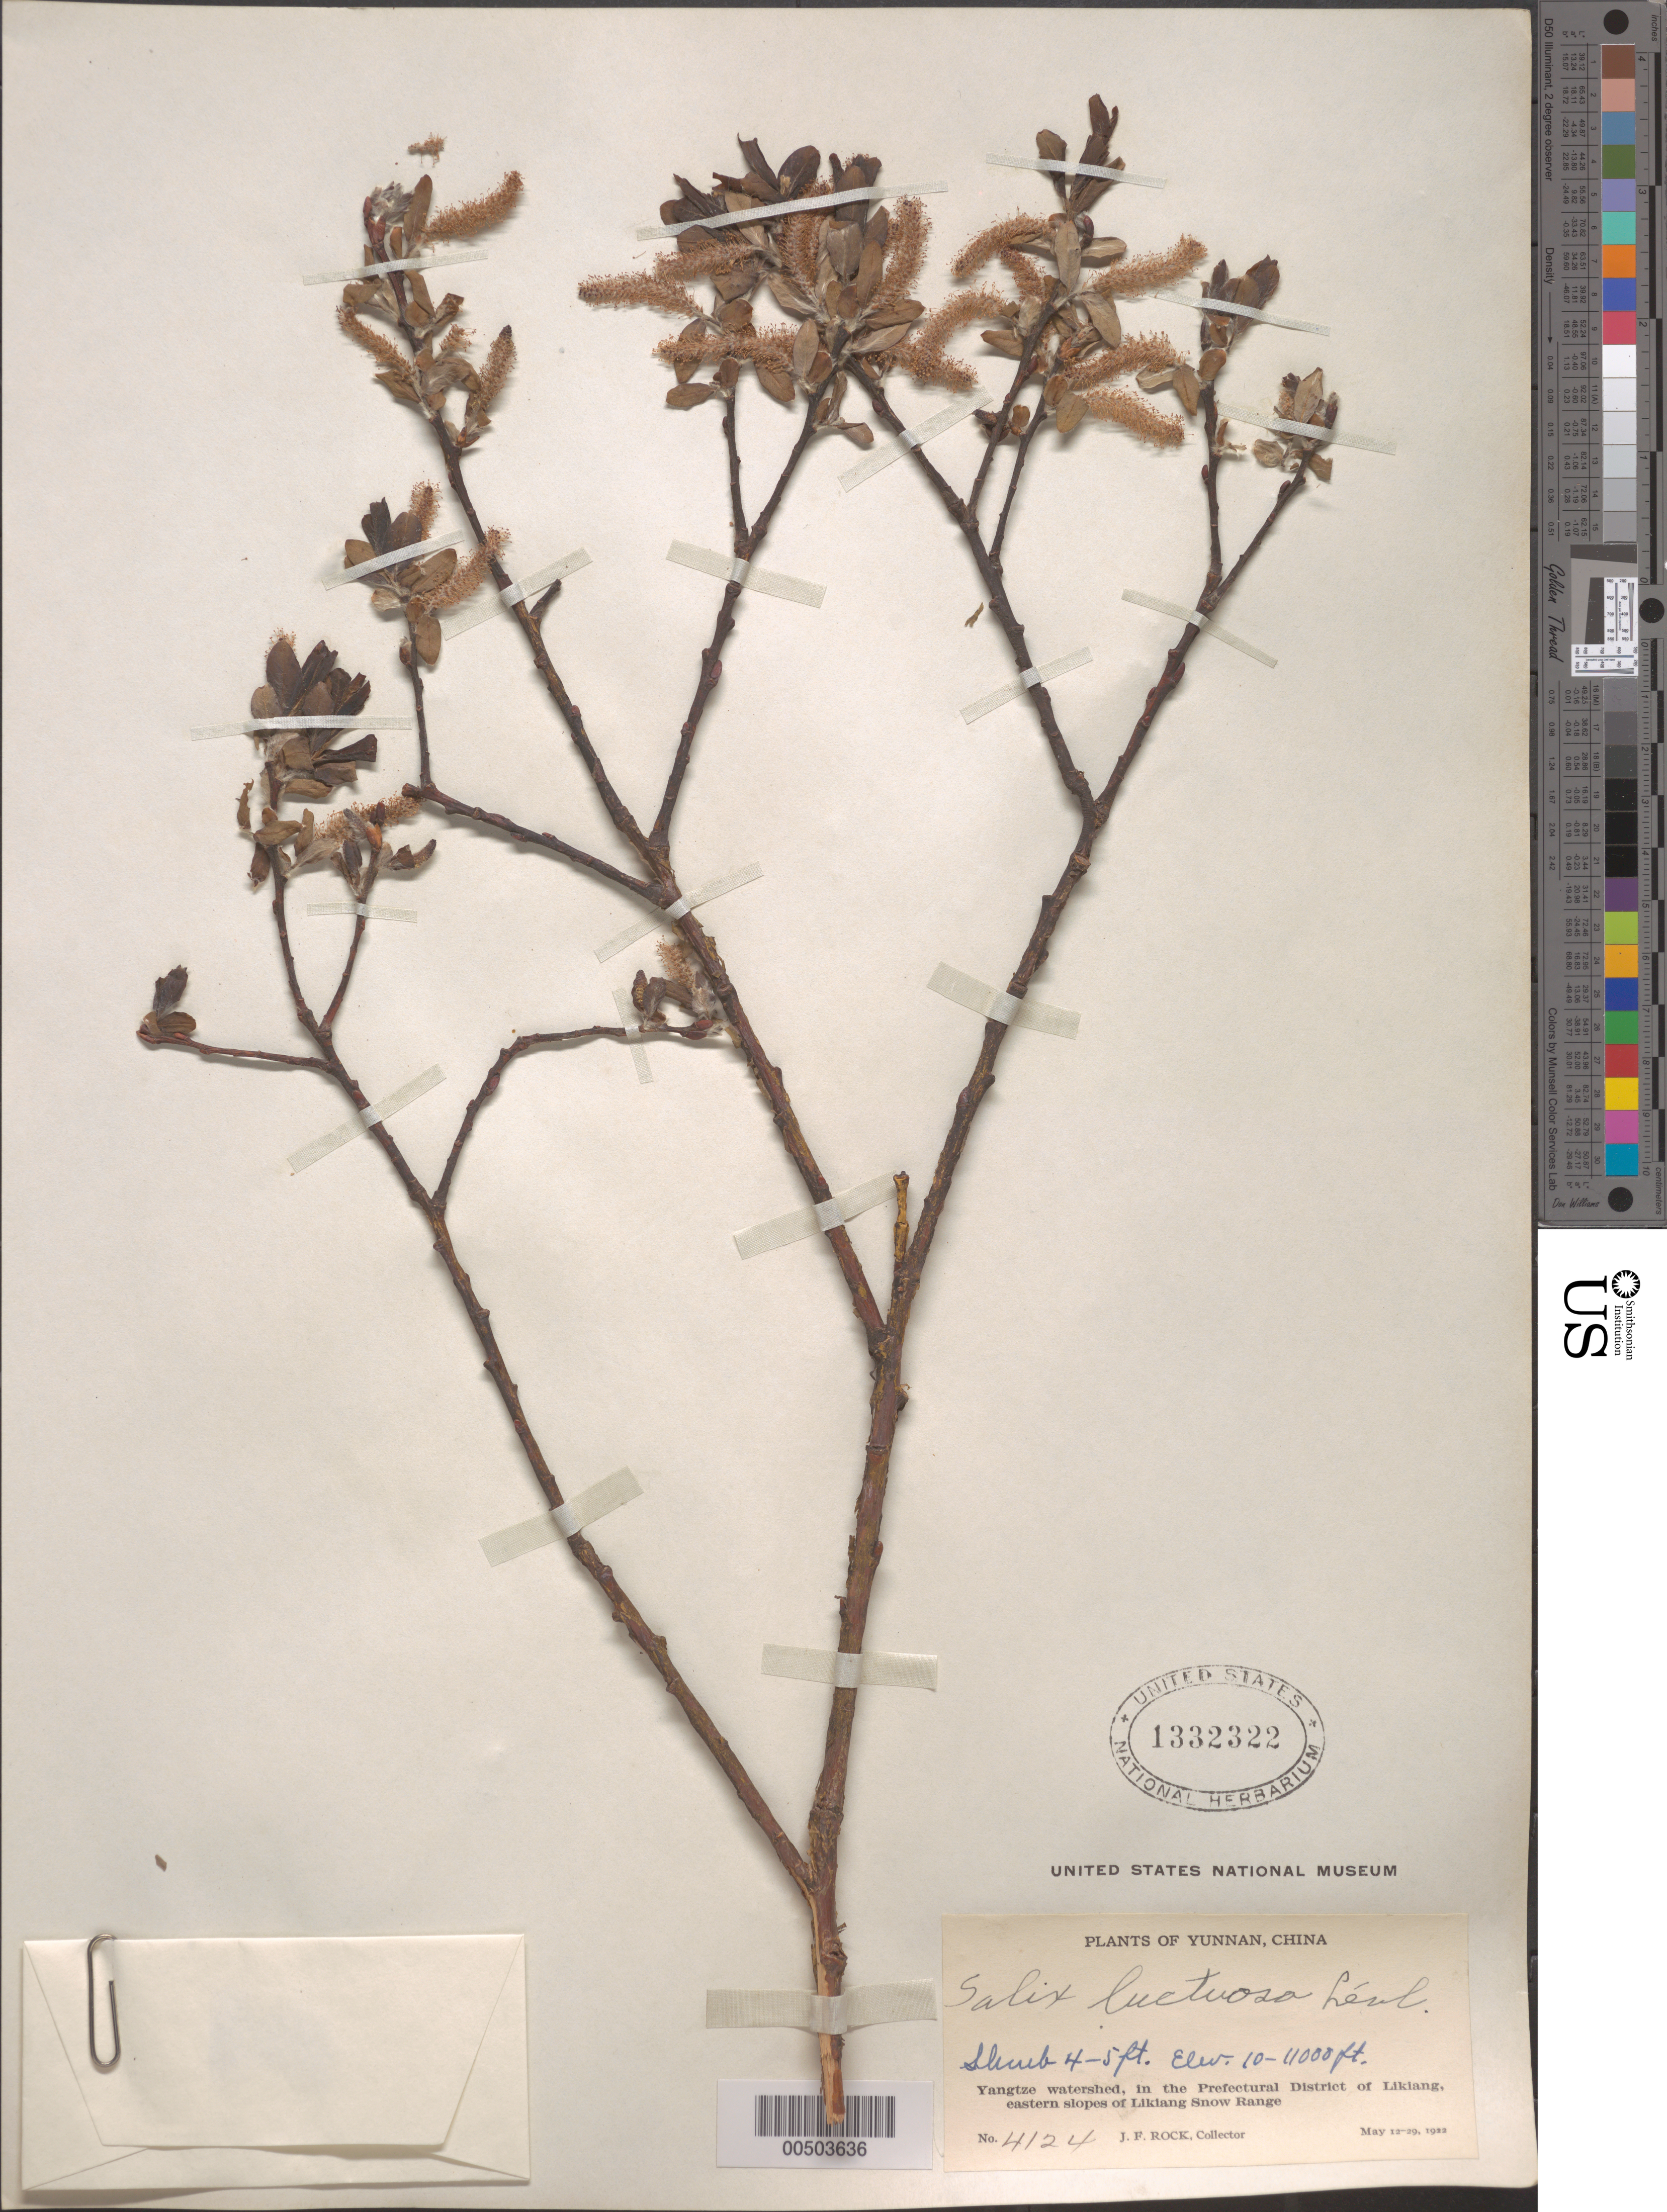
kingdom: Plantae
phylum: Tracheophyta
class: Magnoliopsida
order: Malpighiales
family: Salicaceae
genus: Salix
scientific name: Salix luctuosa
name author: H. Lév.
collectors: J. F. Rock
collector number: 4124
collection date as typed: May 12-29, 1922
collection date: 1922-05-12/1922-05-29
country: China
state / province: Yunnan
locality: Yangtze watershed, in the Prefectural District of Likiang, eastern slopes of Likiang Snow Range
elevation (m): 3048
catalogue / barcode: US 1332322